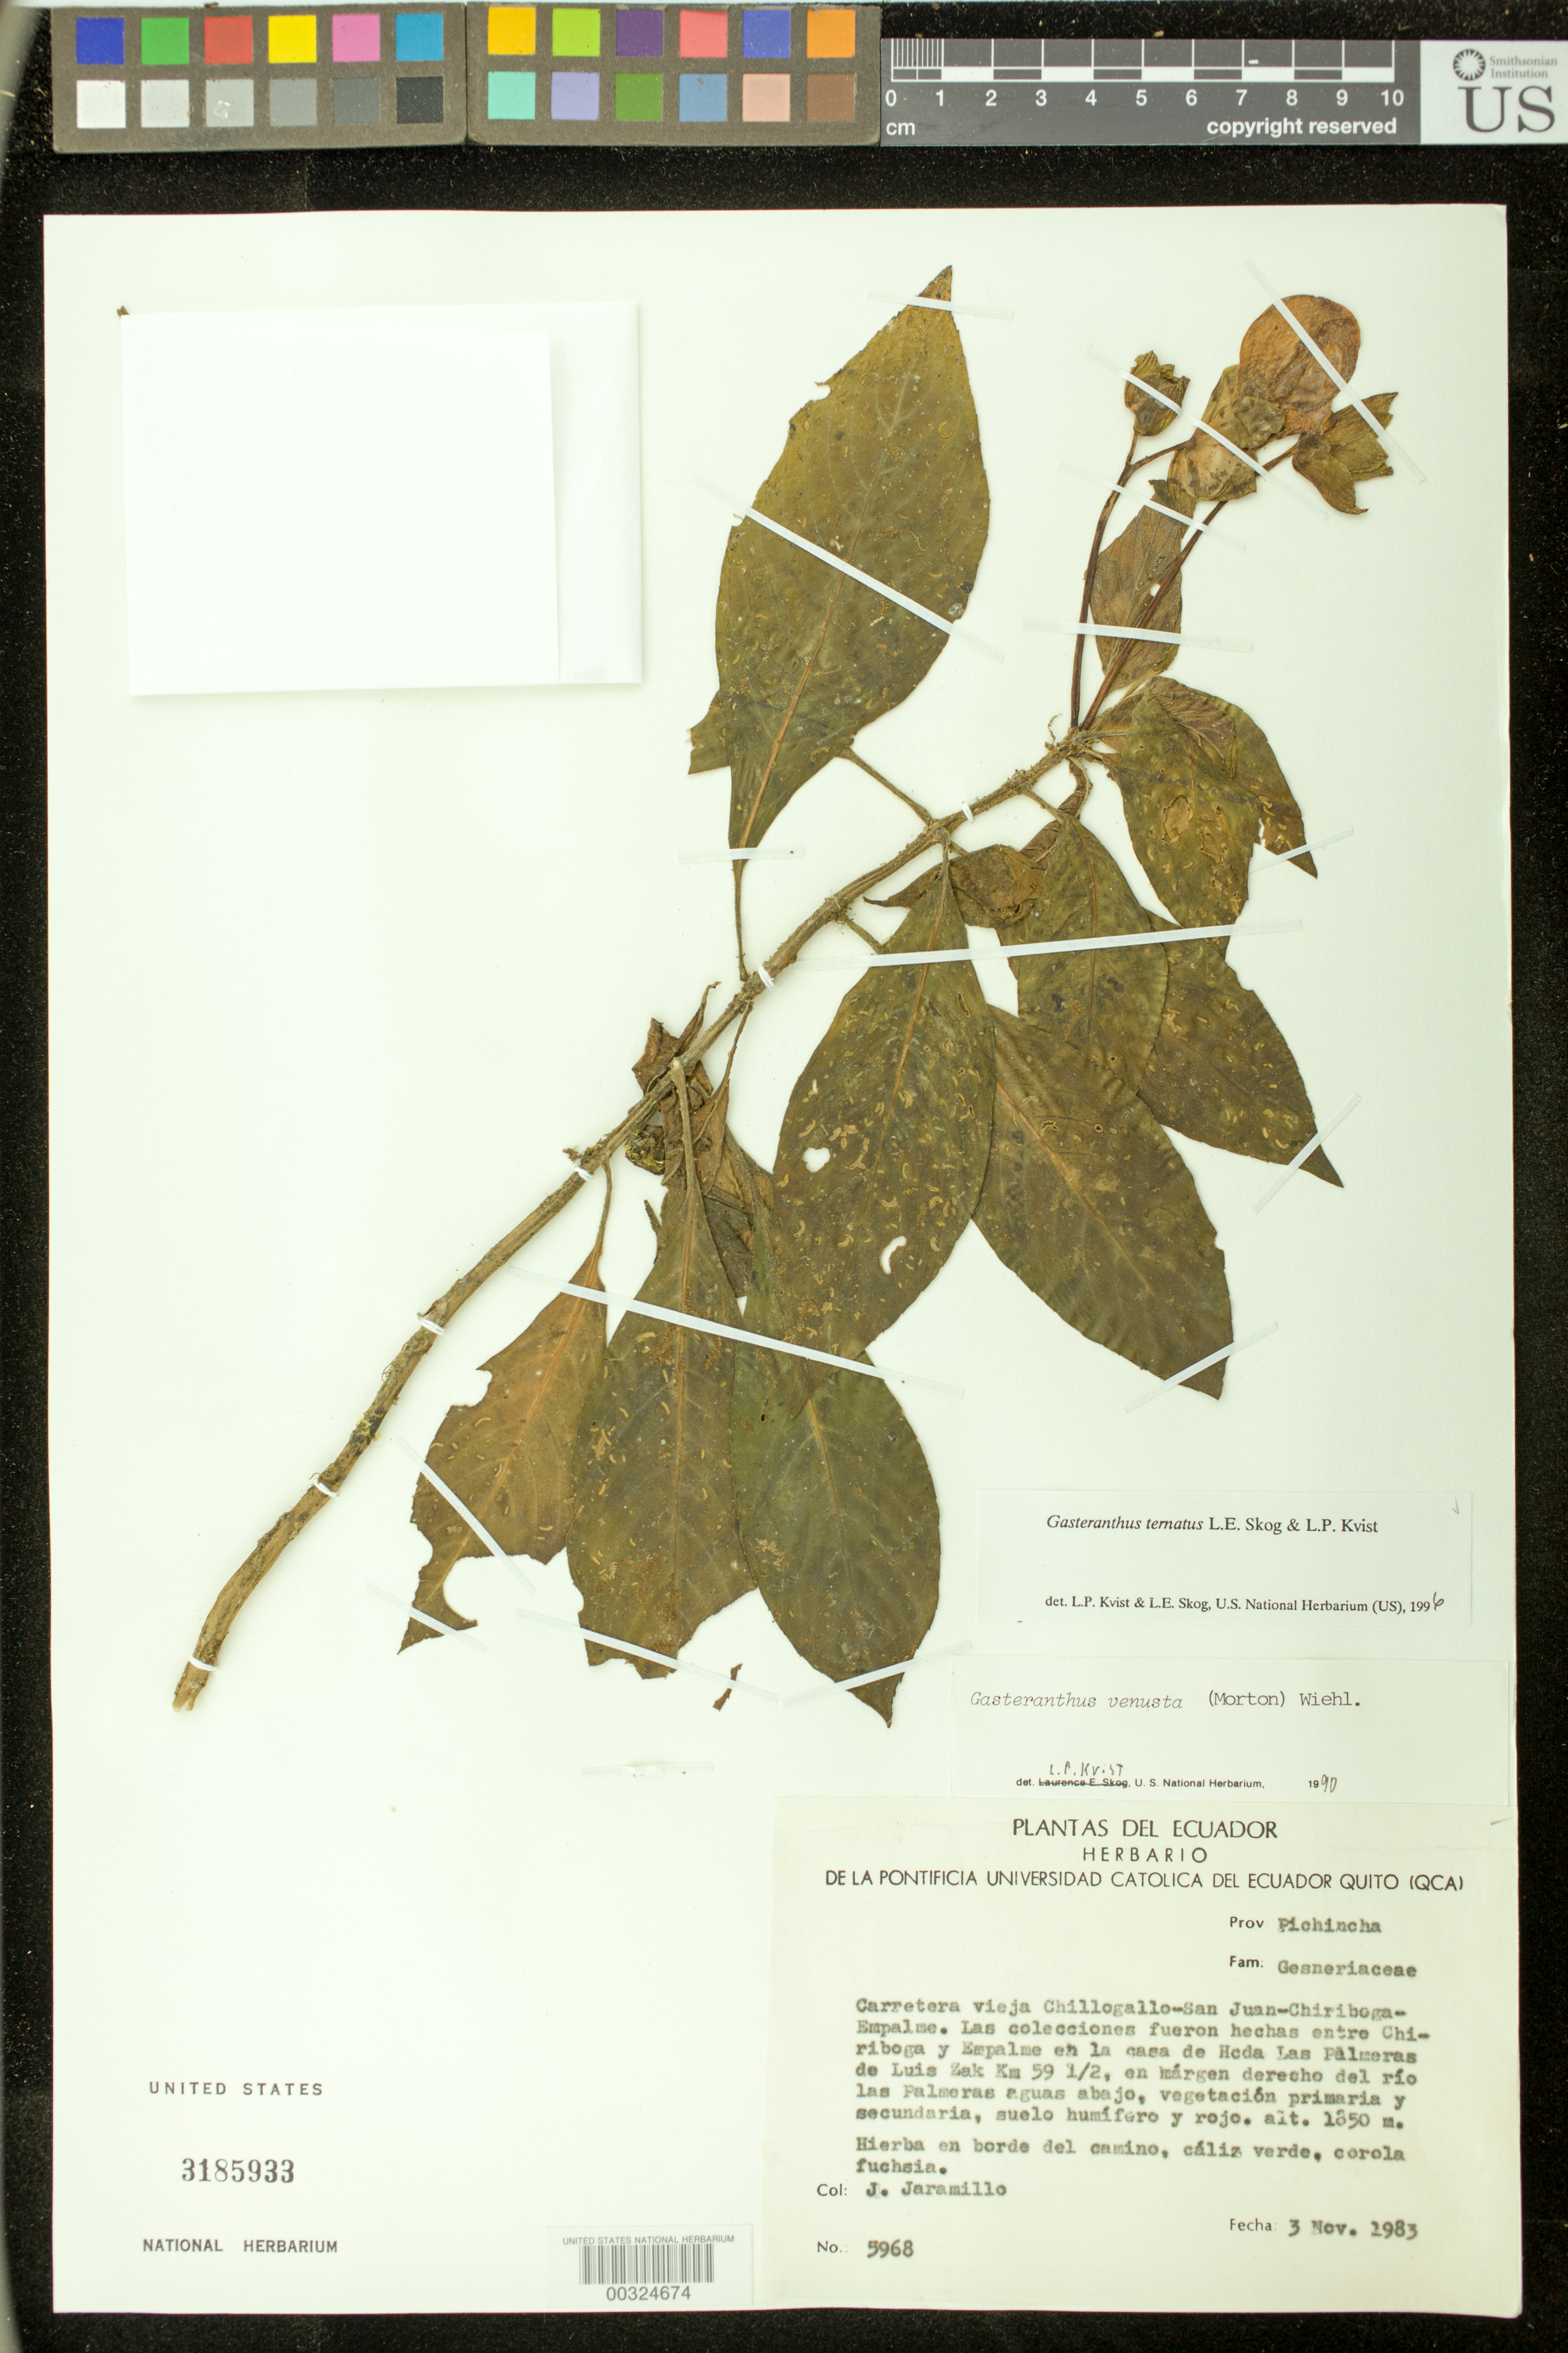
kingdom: Plantae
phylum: Tracheophyta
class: Magnoliopsida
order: Lamiales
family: Gesneriaceae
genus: Gasteranthus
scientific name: Gasteranthus ternatus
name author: L.E. Skog & L.P. Kvist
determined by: Skog, Laurence E.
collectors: J. L. Jaramillo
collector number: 5968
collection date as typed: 03 Nov 1983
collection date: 1983-11-03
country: Ecuador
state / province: Pichincha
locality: Carretera vieja Chillogallo - San Juan - Chiriboga - Empalme. Las colecciones fueron hachas entre Chiriboga y Empalme en la casa de Hcda. Las Palmeras de Luis Zak km 59 1/2 en márgen derecho del río las Palmeras aguas abajo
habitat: Vegetación primaria y secundaria, suelo humífero y rojo; en borde del camino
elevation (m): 1850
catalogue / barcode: US 3185933